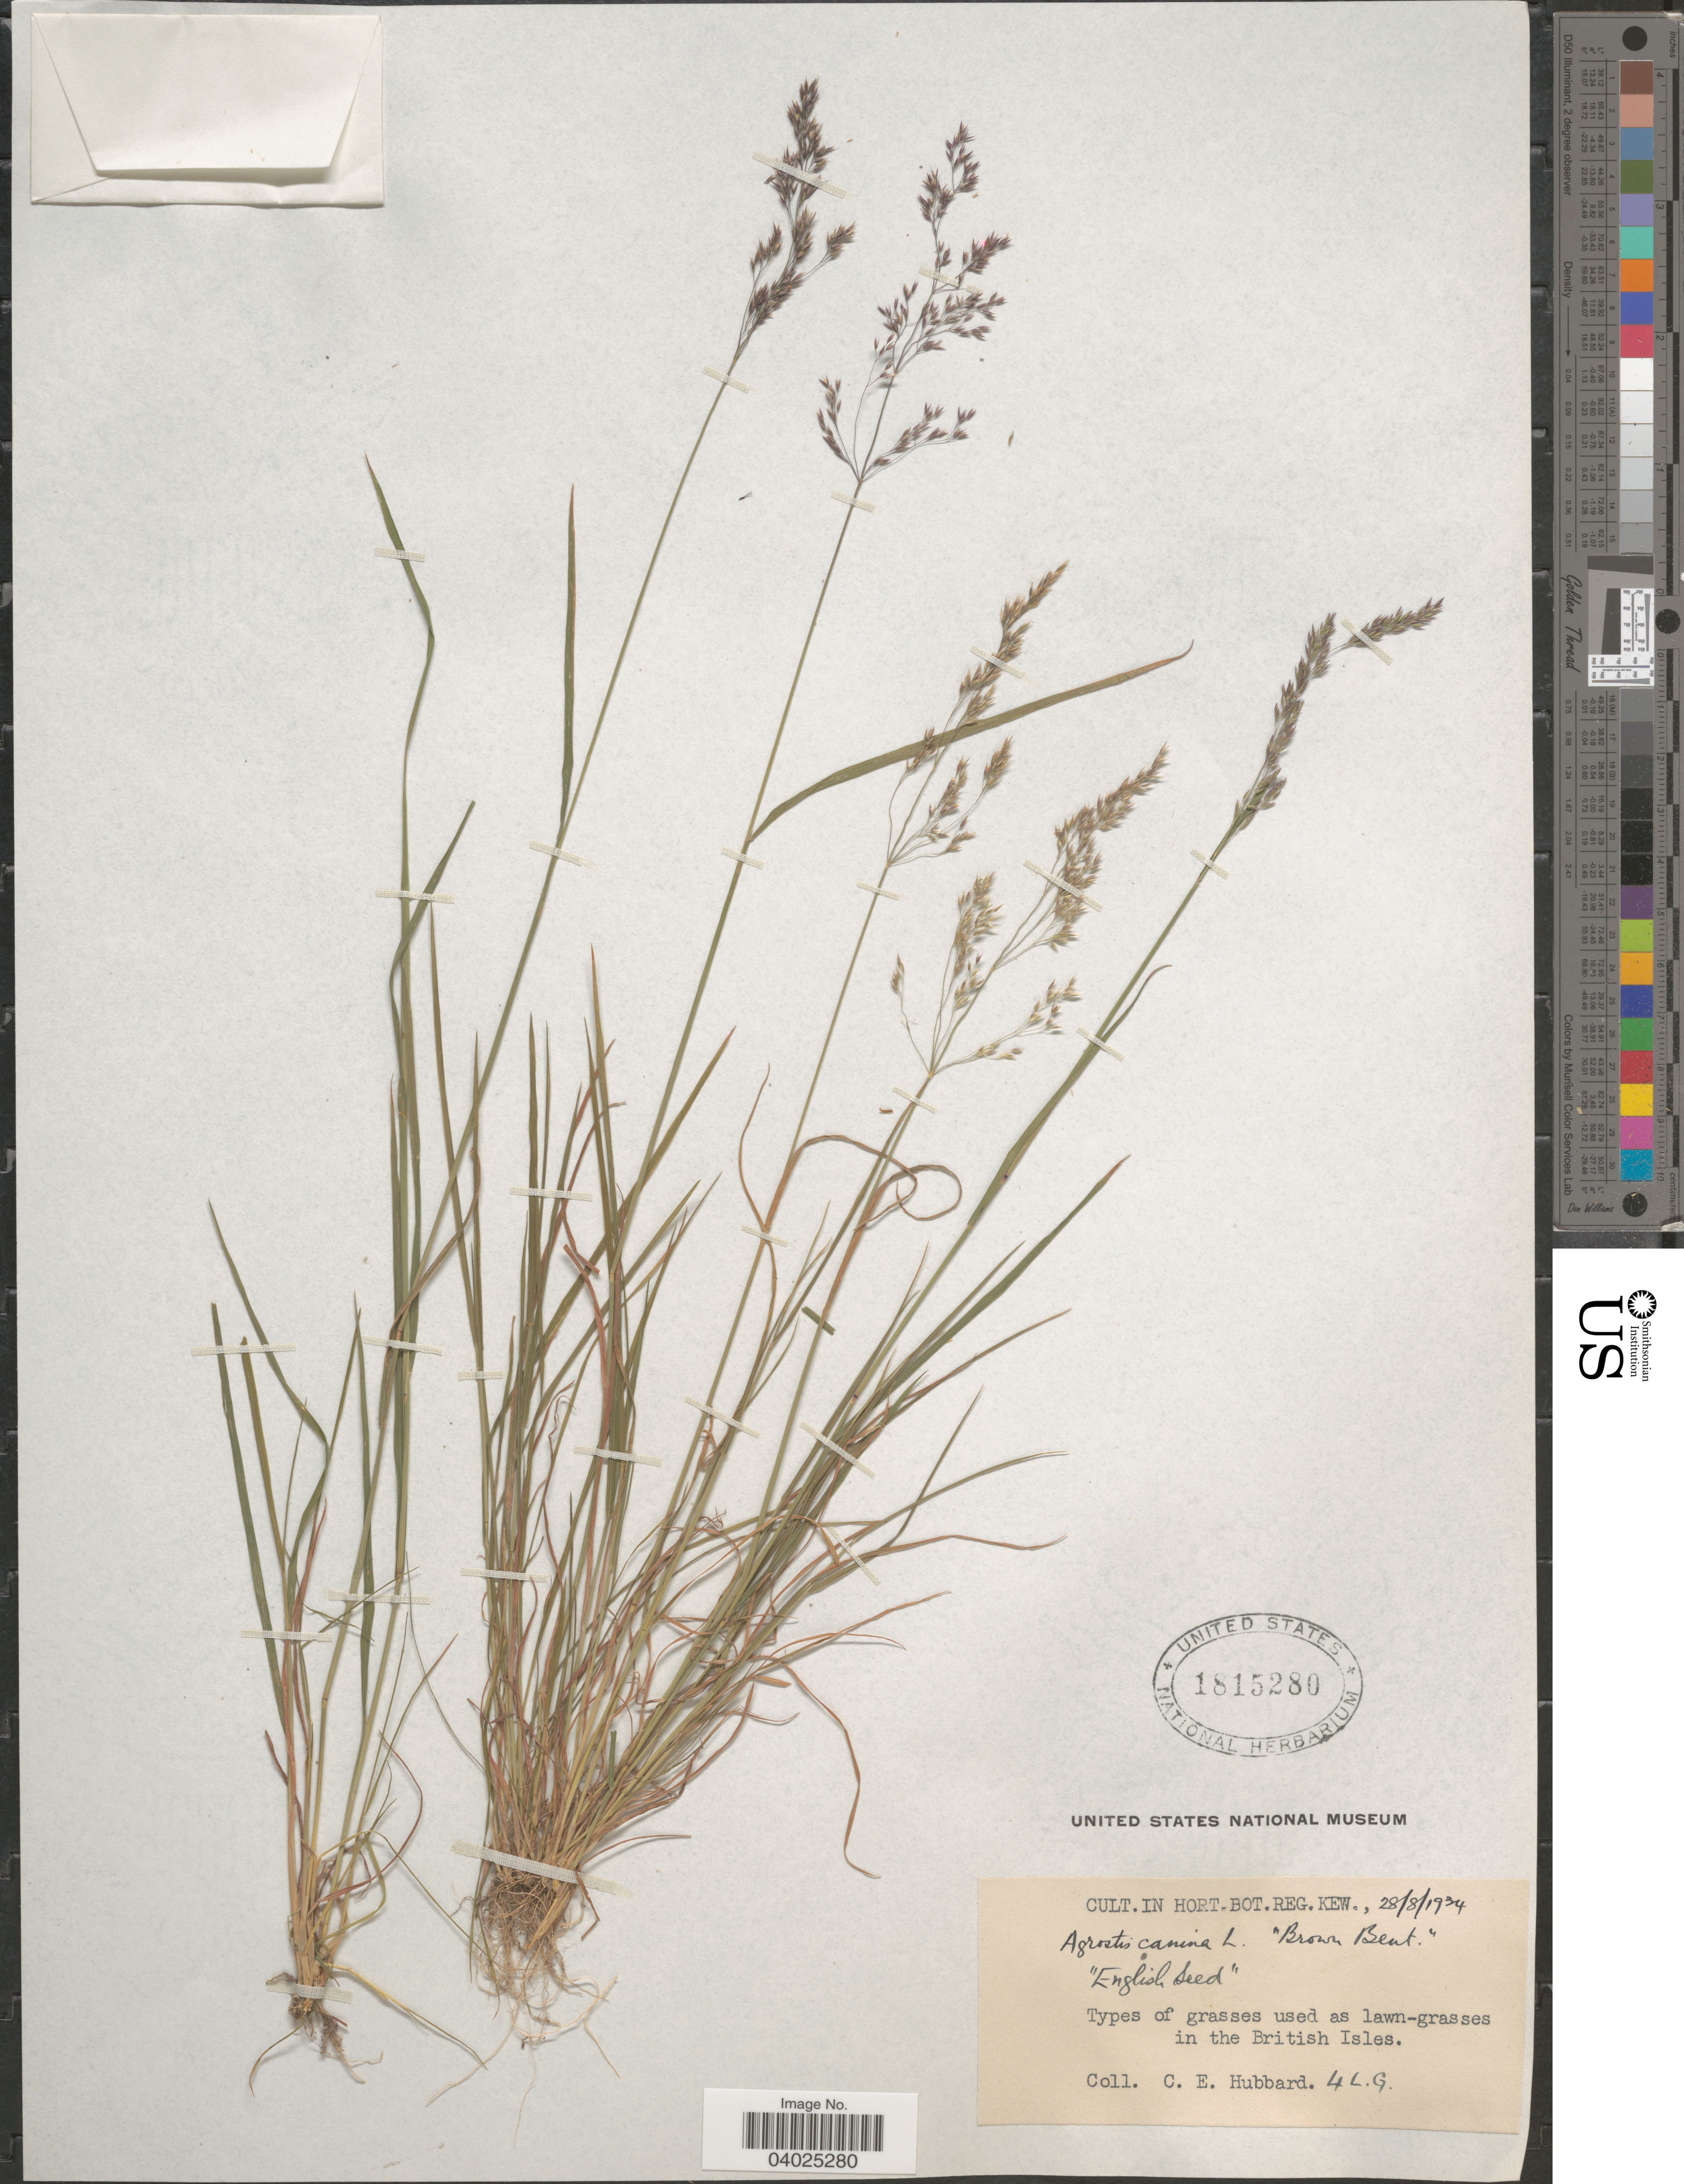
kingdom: Plantae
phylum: Tracheophyta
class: Liliopsida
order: Poales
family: Poaceae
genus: Agrostis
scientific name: Agrostis canina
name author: L.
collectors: C. E. Hubbard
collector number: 4L.G.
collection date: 1934-08-28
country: United Kingdom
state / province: England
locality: In Hort. Bot. Reg. Kew.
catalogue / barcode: US 1815280